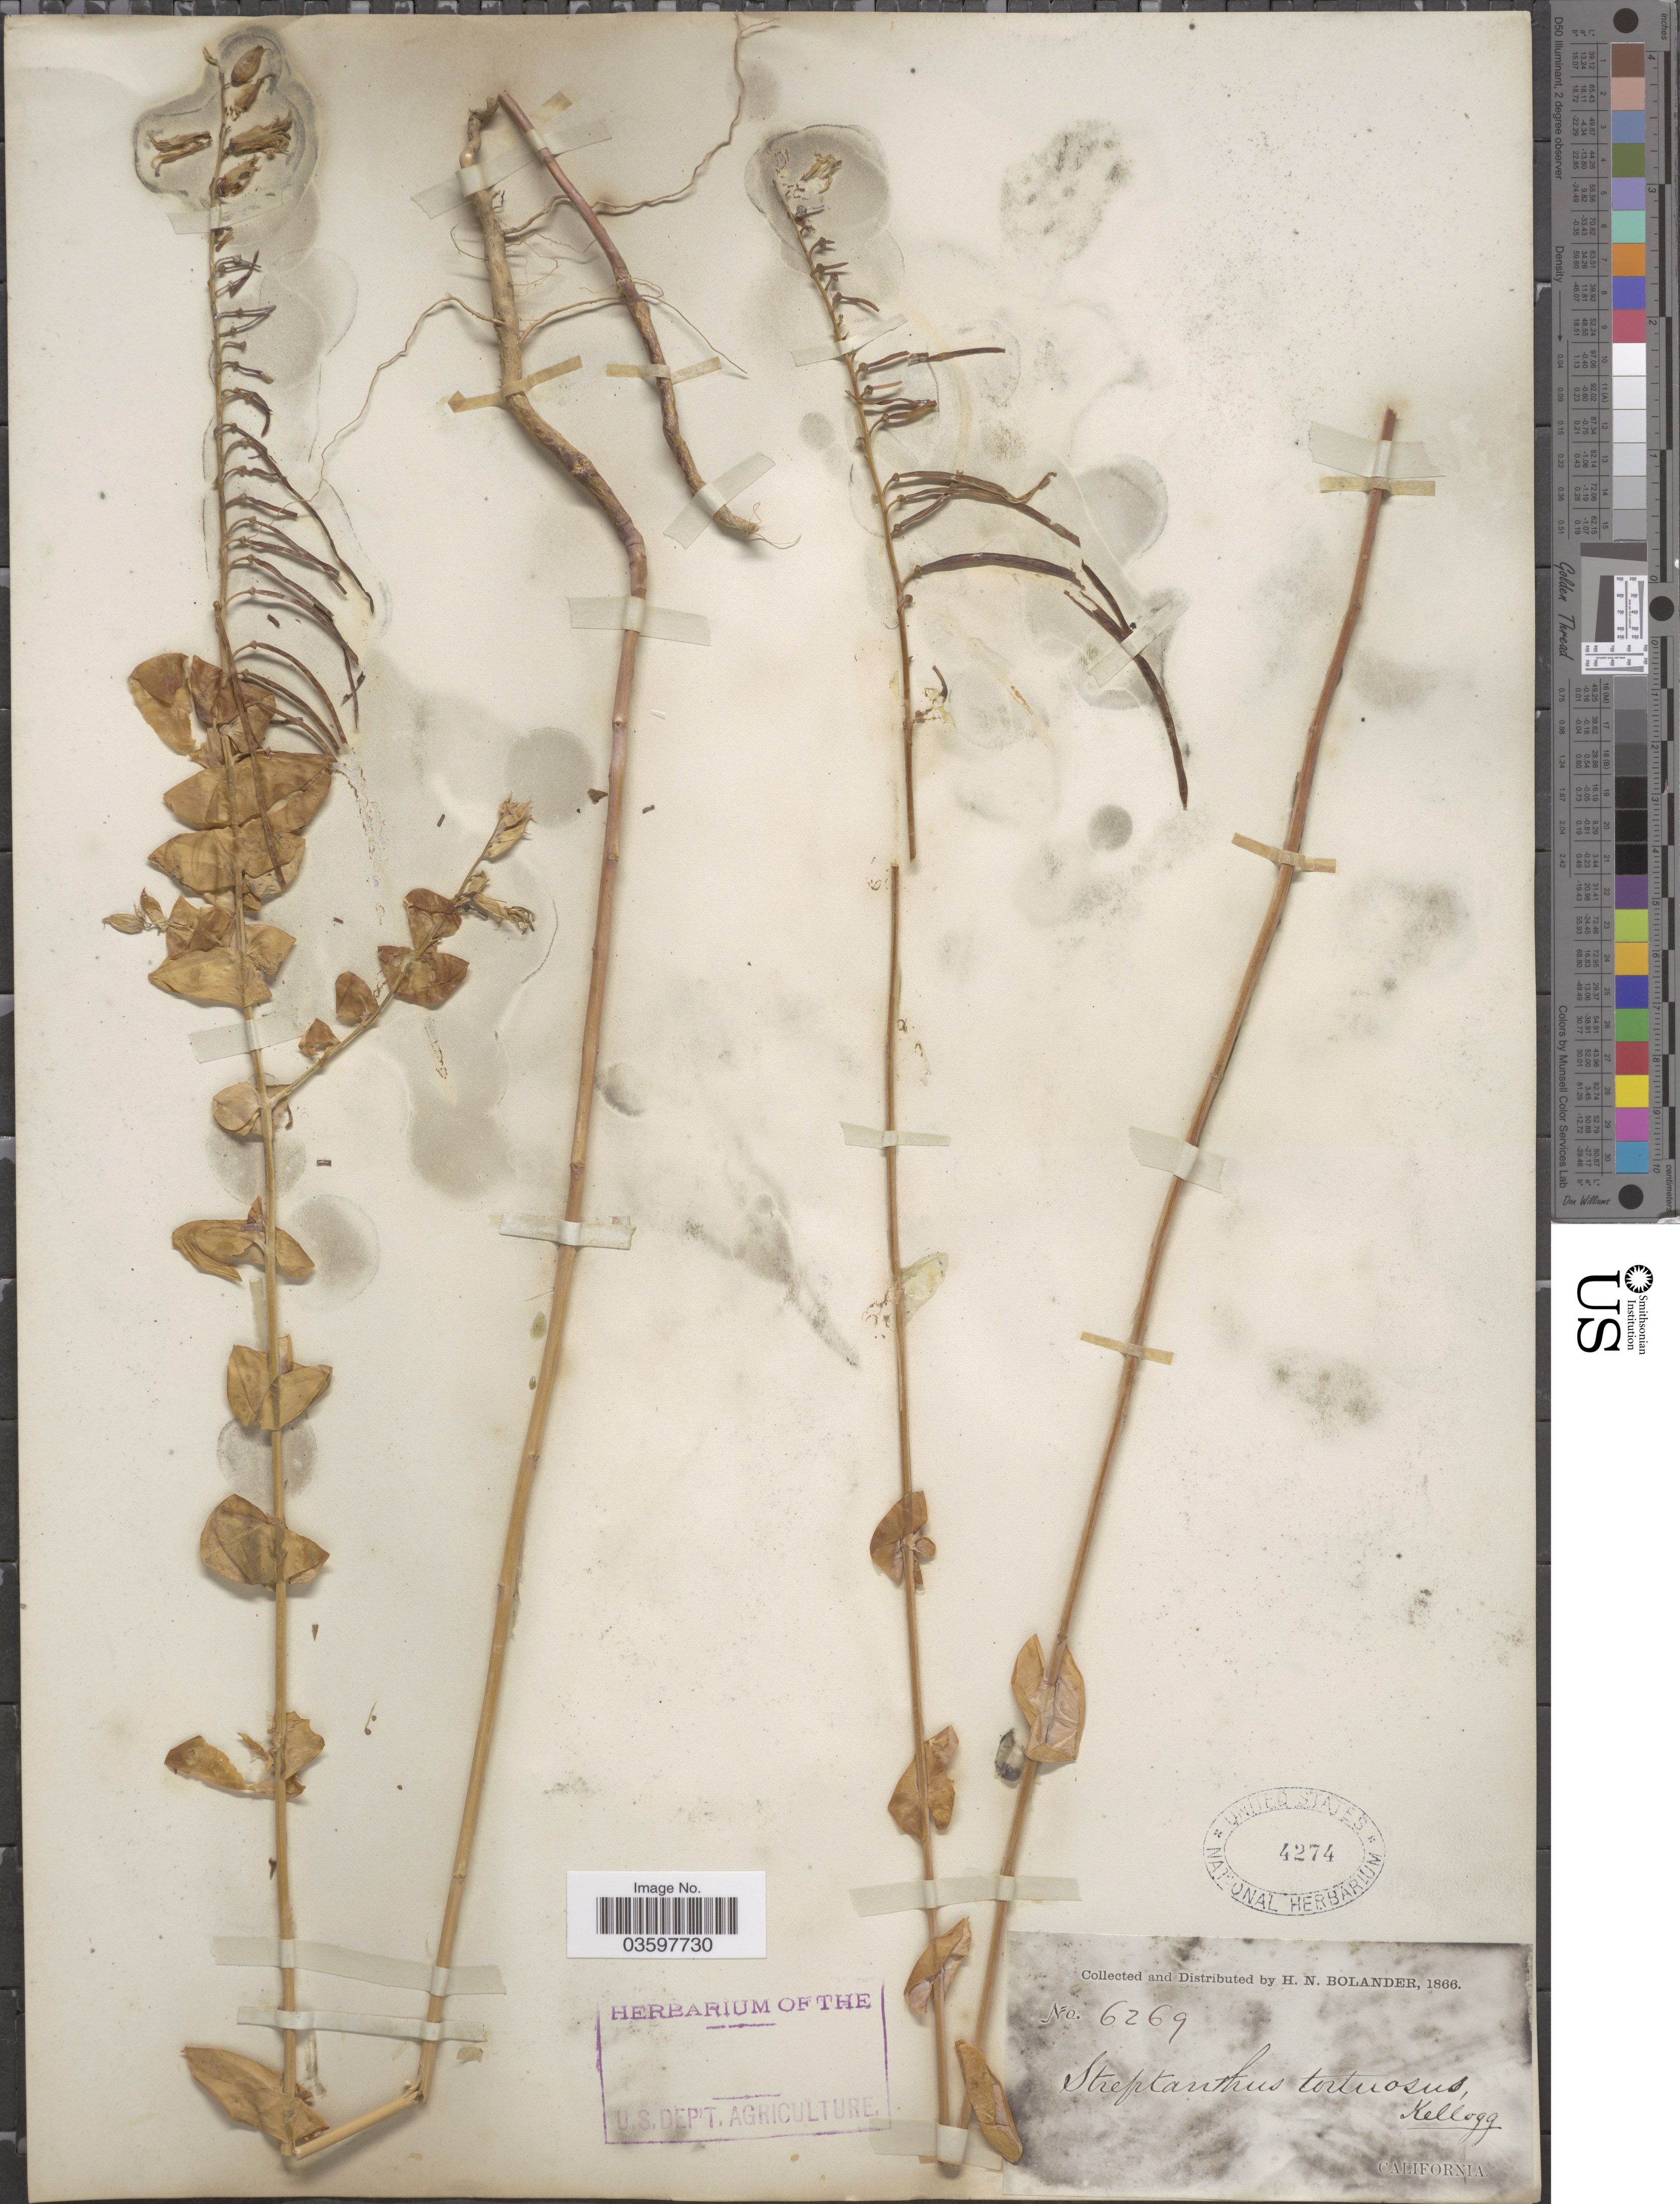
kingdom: Plantae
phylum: Tracheophyta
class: Magnoliopsida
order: Brassicales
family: Brassicaceae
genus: Streptanthus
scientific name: Streptanthus tortuosus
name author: Kellogg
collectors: H. Bolander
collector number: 6269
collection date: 1866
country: United States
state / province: California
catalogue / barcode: US 4274